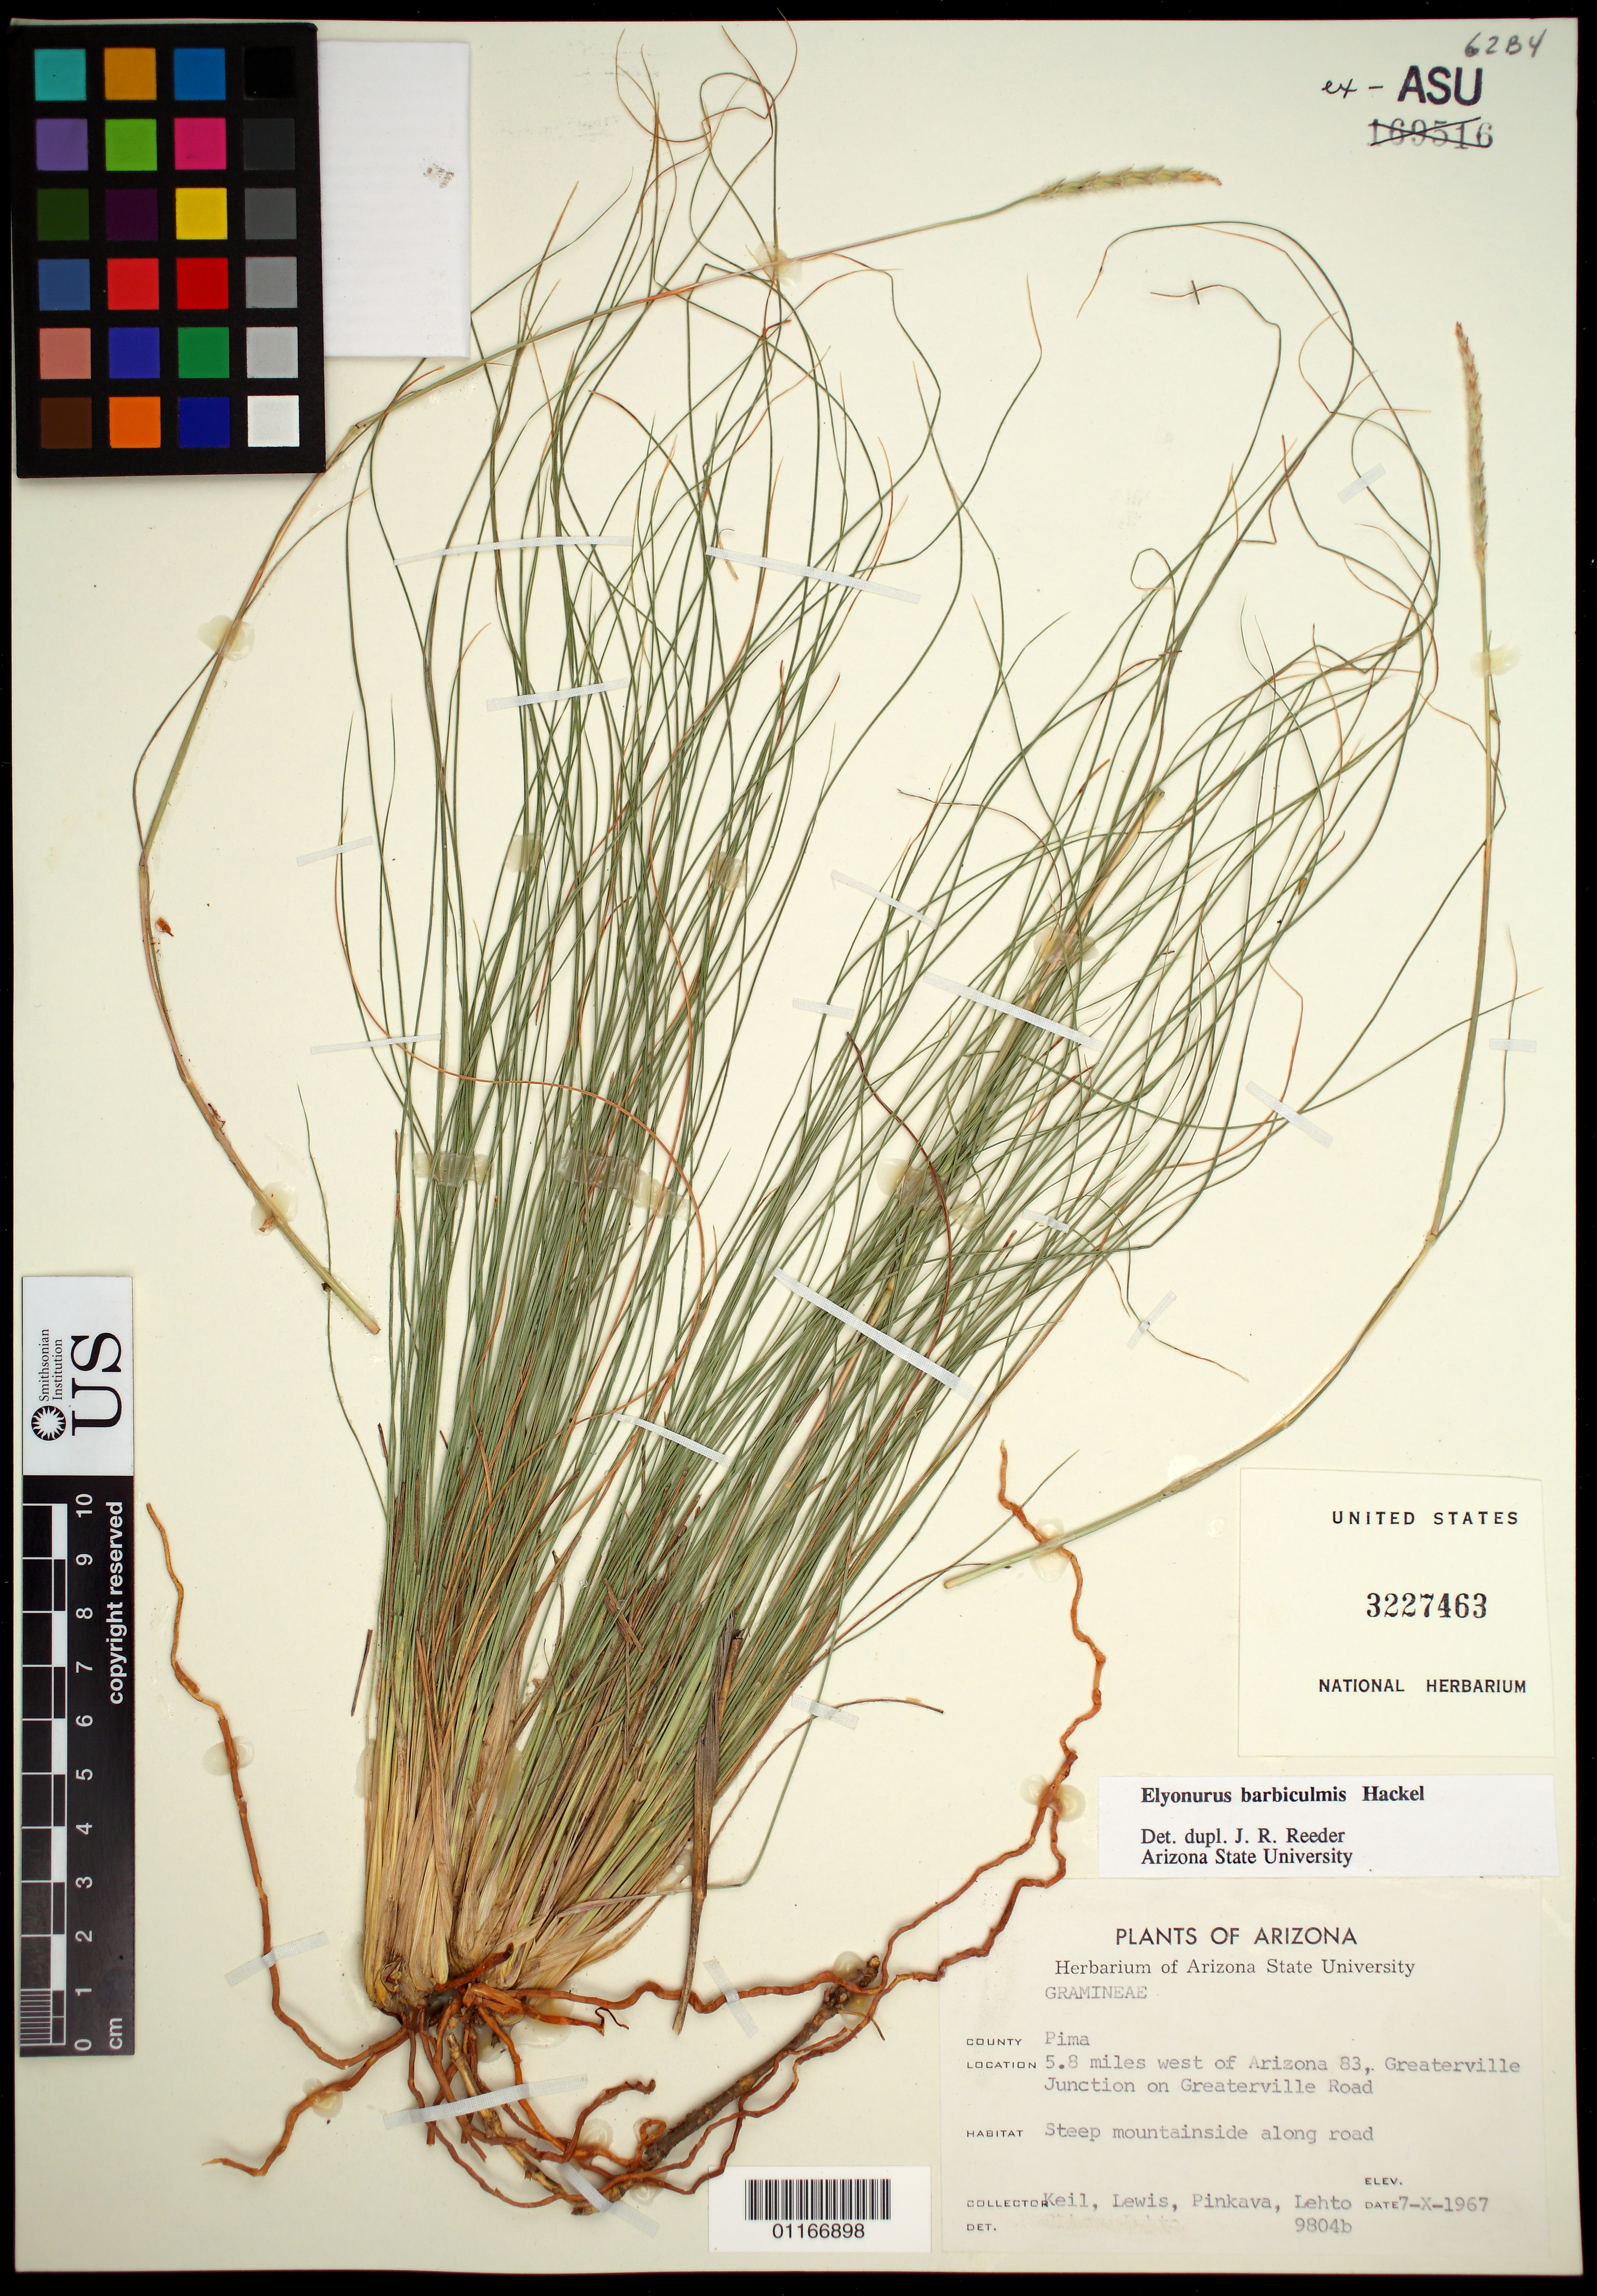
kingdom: Plantae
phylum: Tracheophyta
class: Liliopsida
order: Poales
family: Poaceae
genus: Elionurus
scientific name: Elionurus barbiculmis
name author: Hack. in A. DC.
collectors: Keil, -- Lewis, -. Pinkava & -. Lehto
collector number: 9804b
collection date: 1967-10-07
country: United States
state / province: Arizona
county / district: Pima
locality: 5.8 miles West of Arizona 83, Greaterville Junction on Greaterville Road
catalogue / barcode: US 3227463